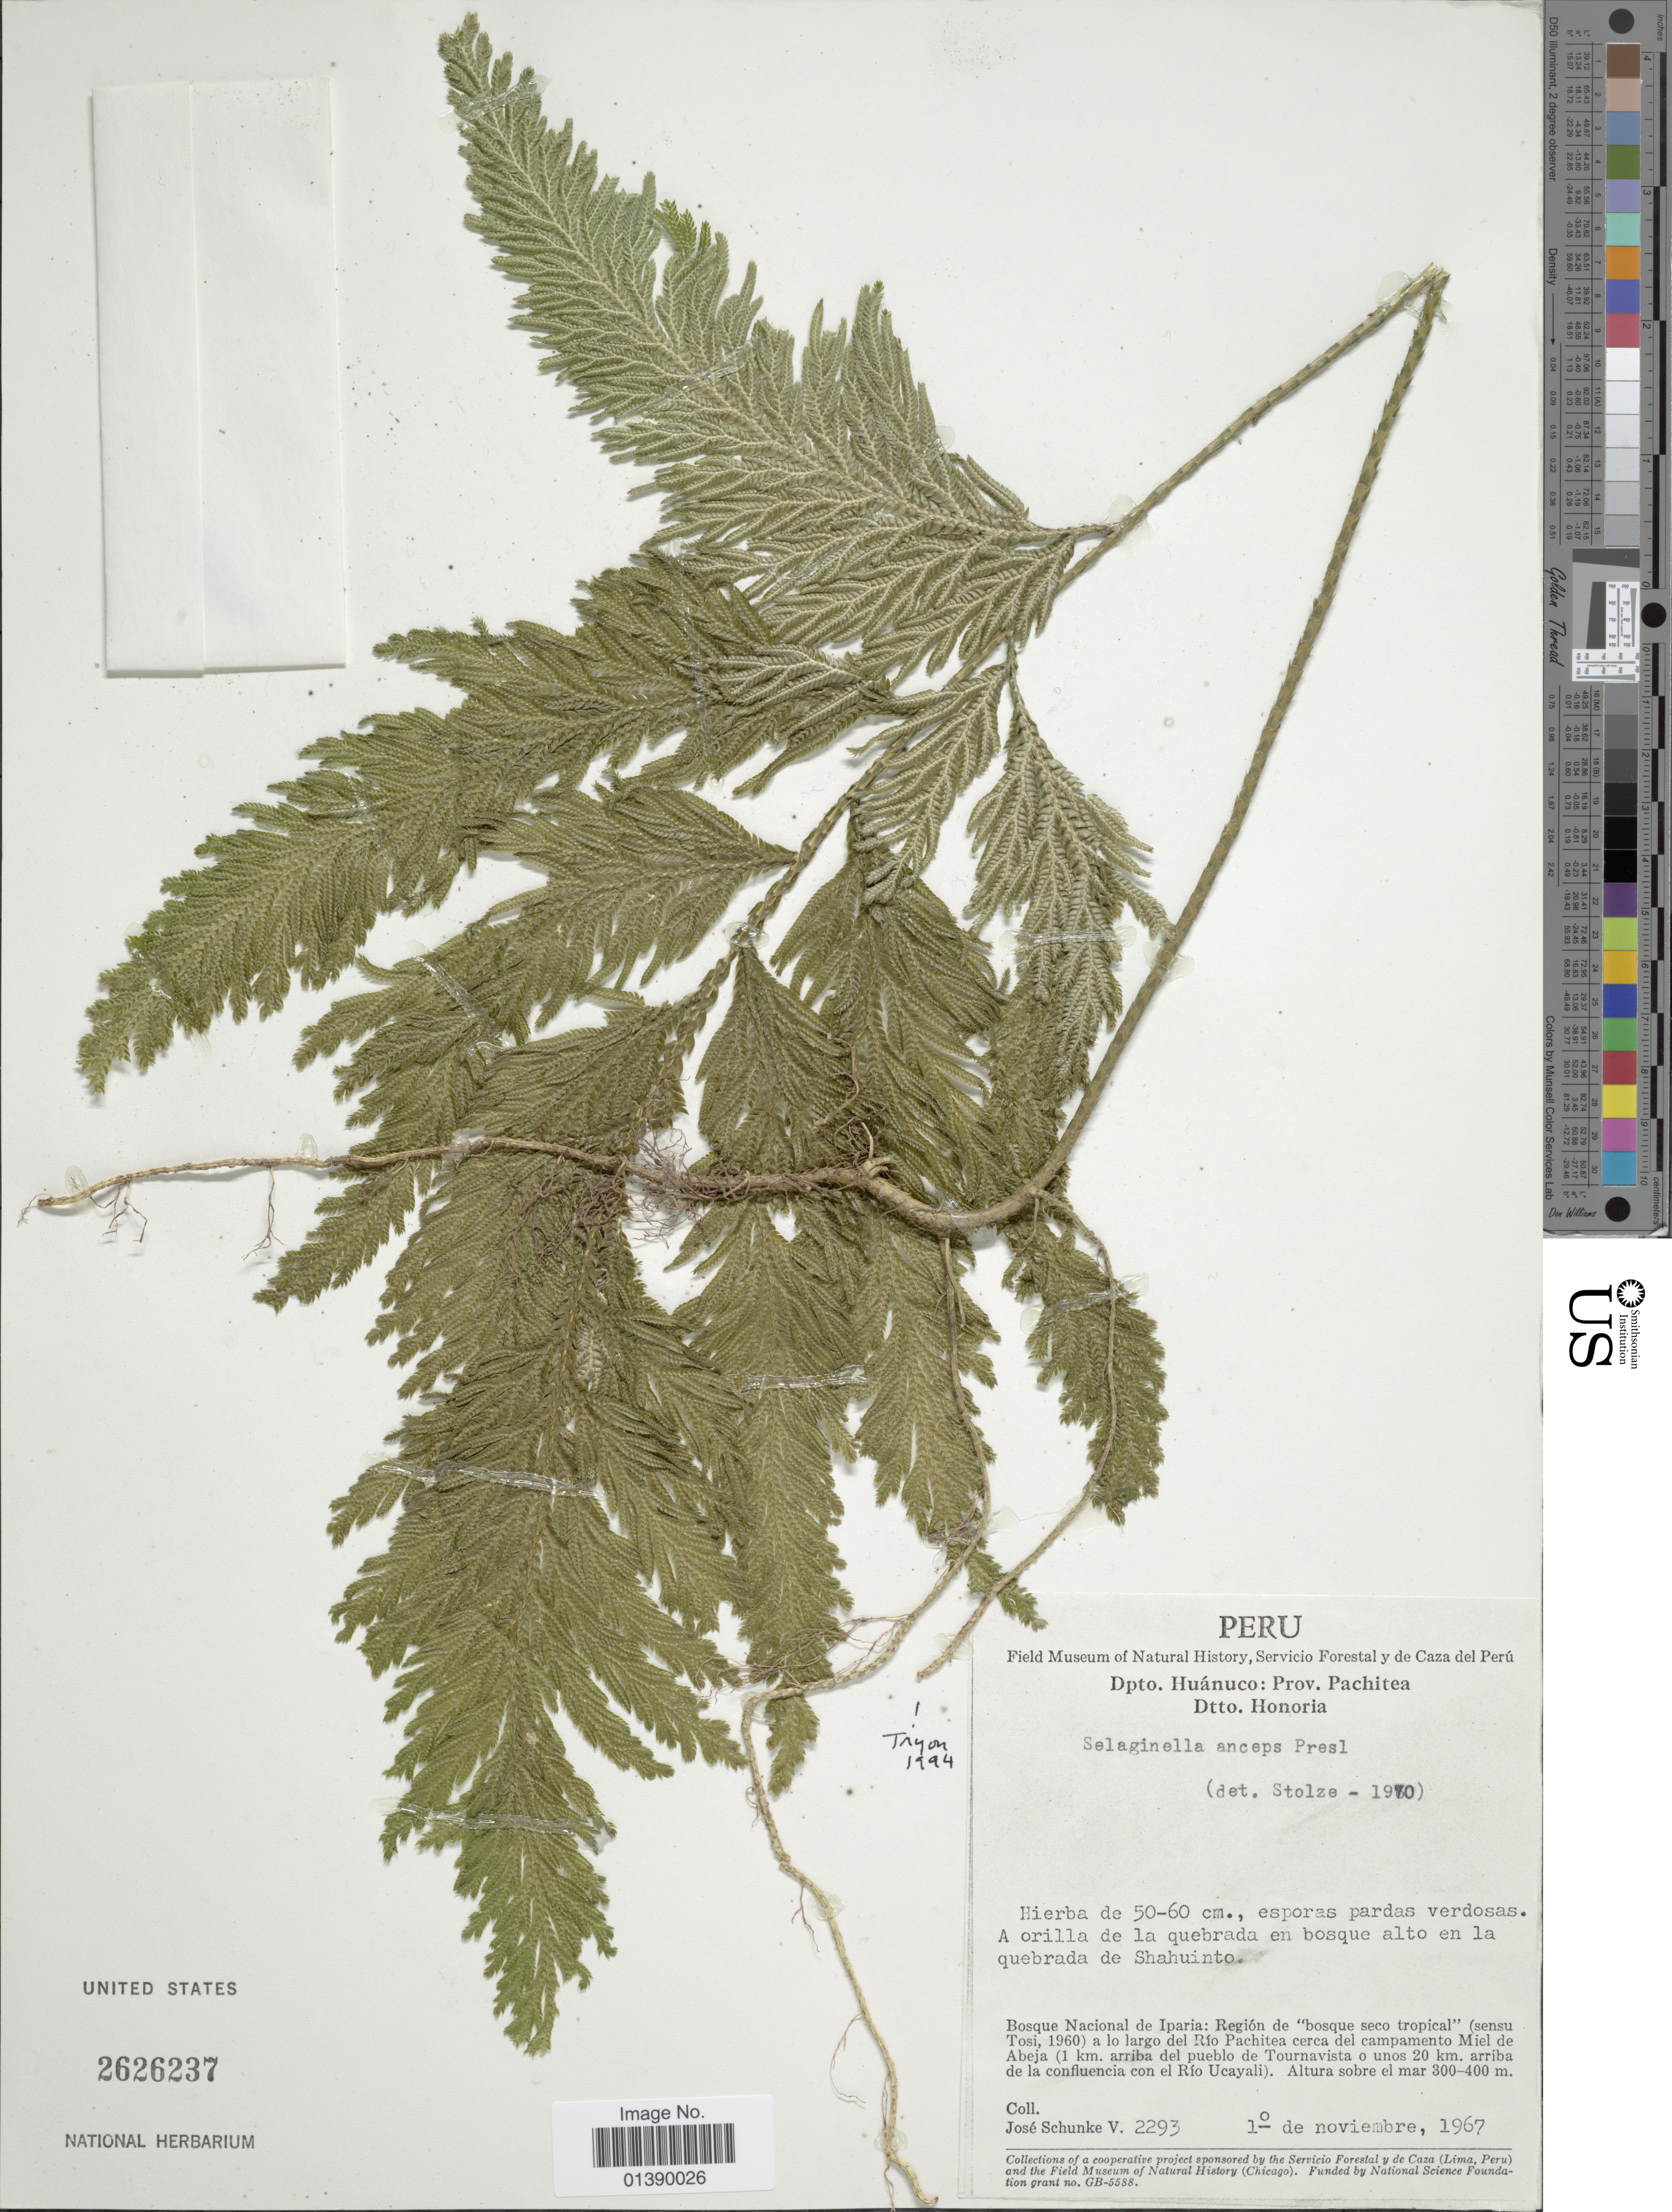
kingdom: Plantae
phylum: Tracheophyta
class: Lycopodiopsida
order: Selaginellales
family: Selaginellaceae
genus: Selaginella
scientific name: Selaginella anceps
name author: (C. Presl)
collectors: J. Schunke Vigo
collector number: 2293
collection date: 1967-11-10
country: Peru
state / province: Huánuco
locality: Prov. Pachitea Dtto Honoria, Bosque Nacional de Iparia: Región de 'bosque seco tropical' (Sensu Tosi, 1960) a lo largo del Río Pachitea cerca del campamento Miel de Abeja (1 km. arriba del pueblo de Tournavista o unos 20 km. arriba de la confluencia con el Río Ucayali)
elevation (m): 300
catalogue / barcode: US 2626237